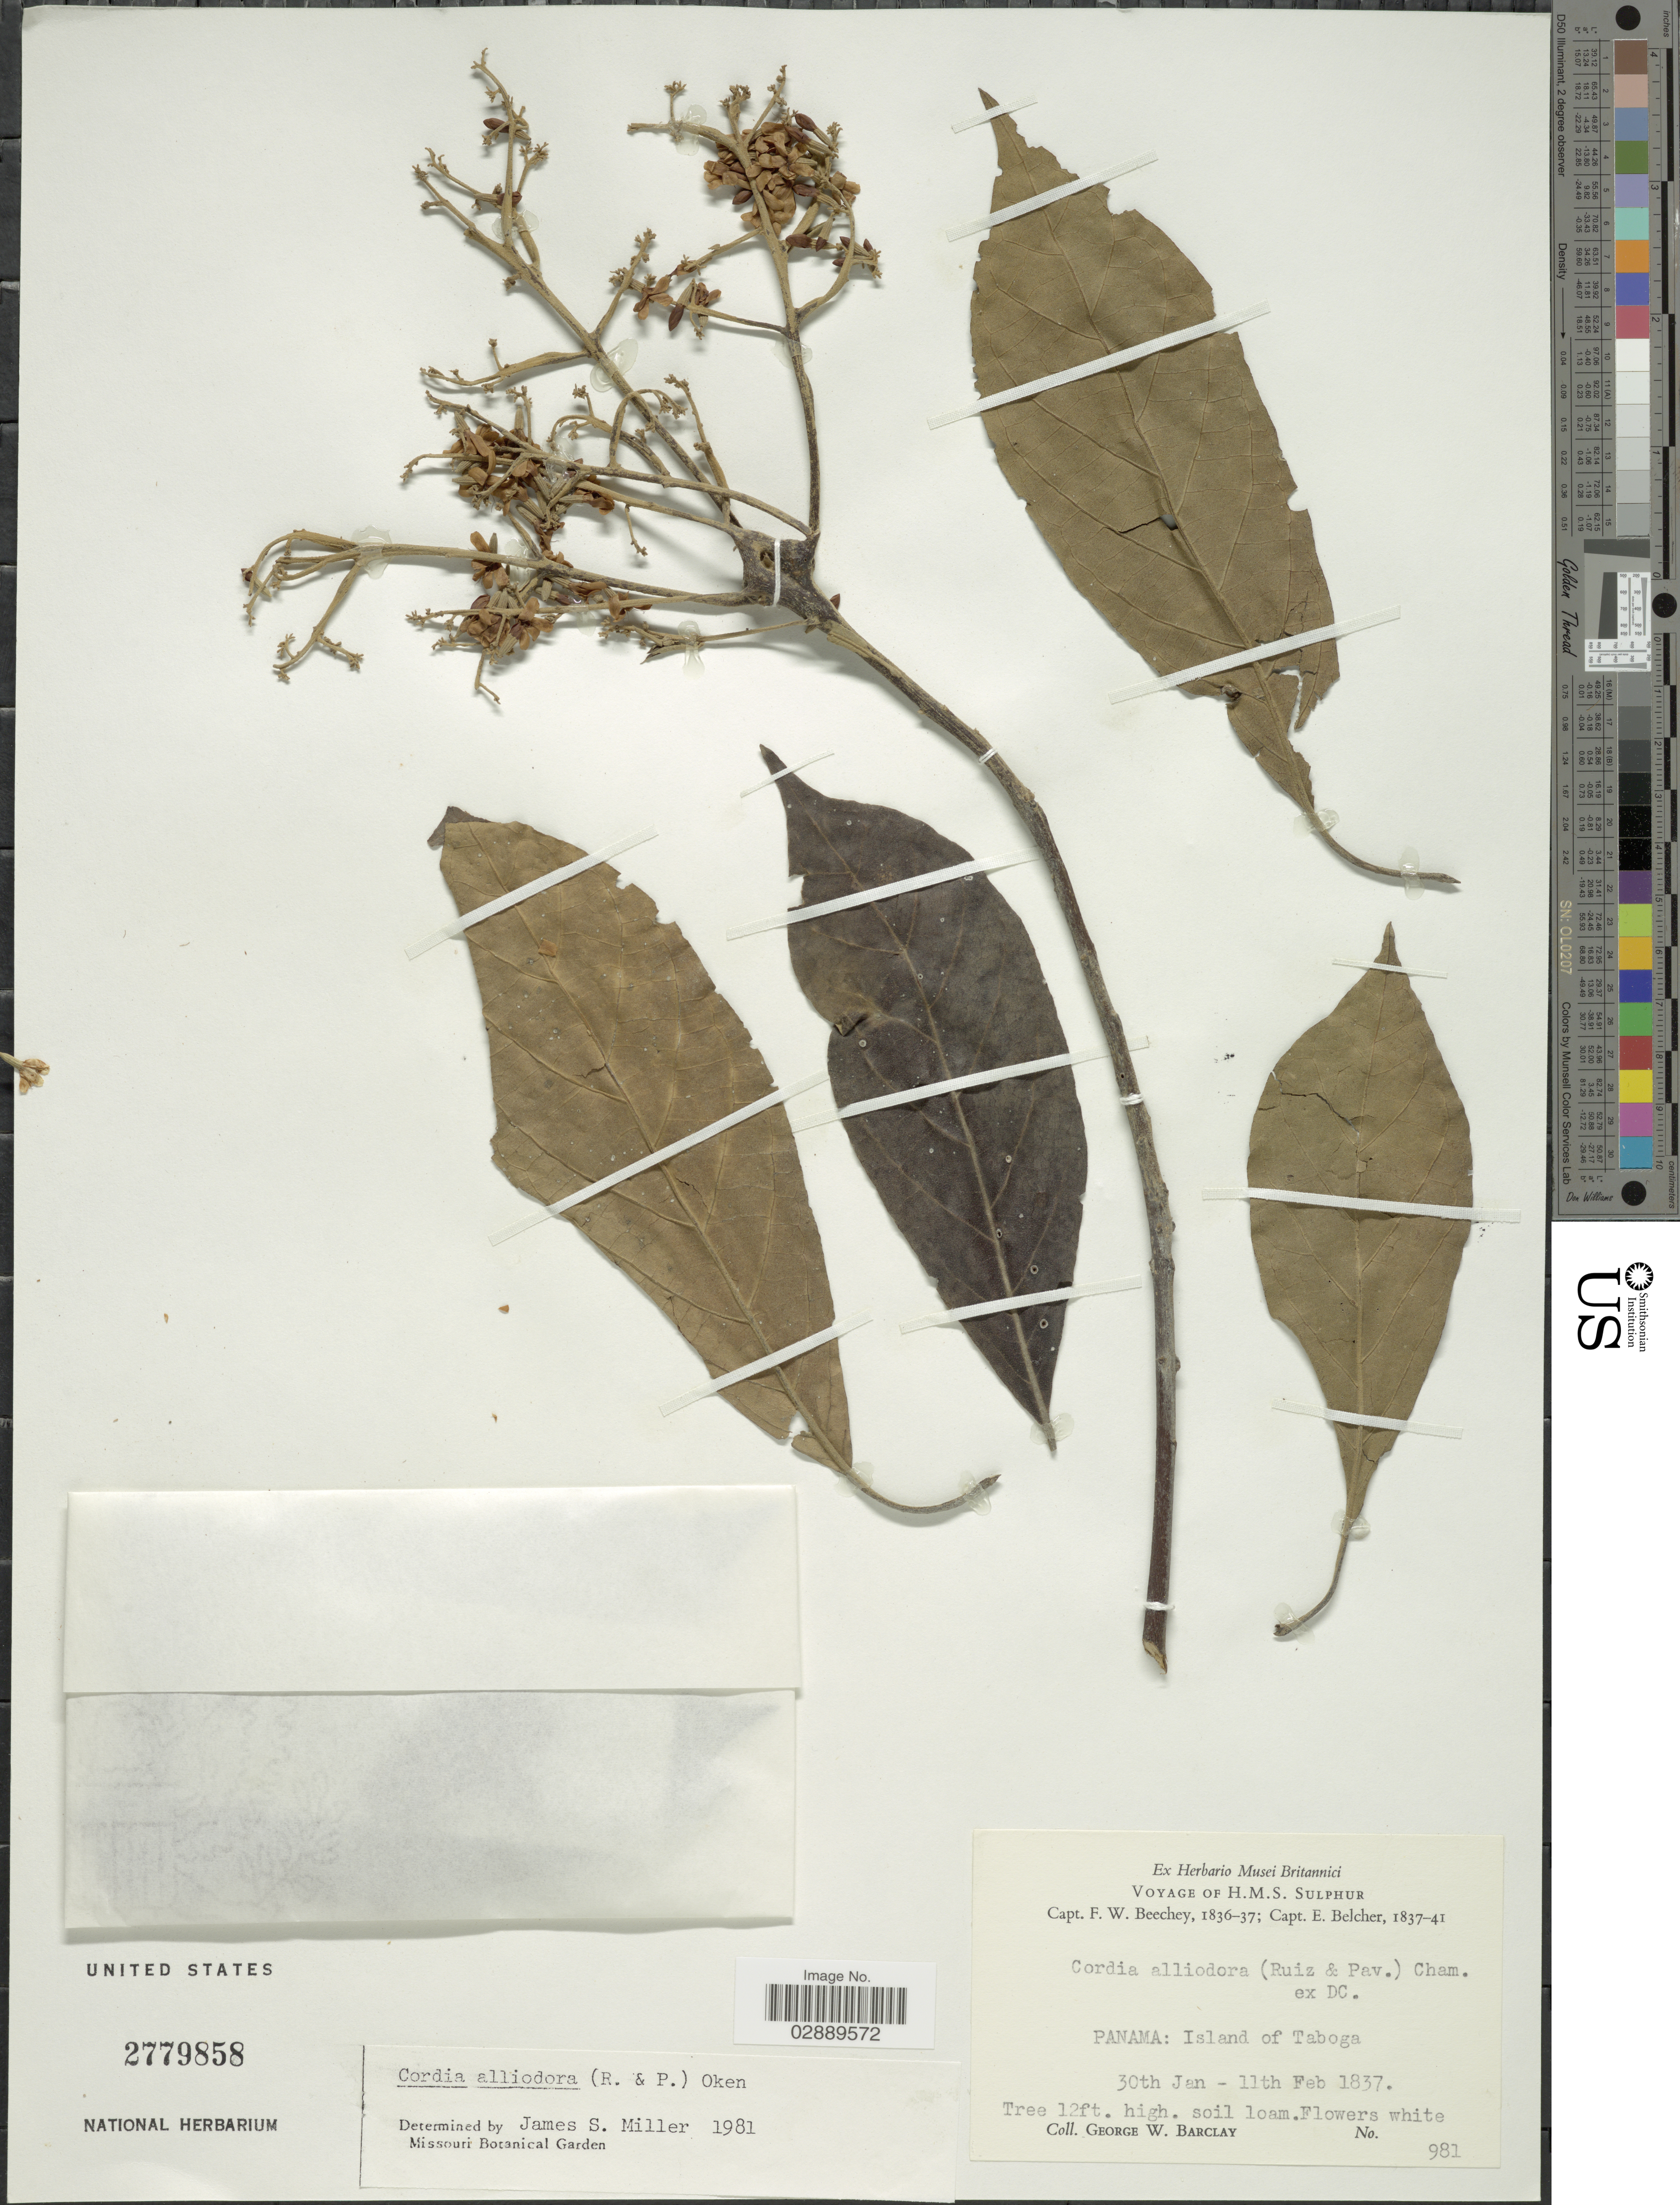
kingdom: Plantae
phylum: Tracheophyta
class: Magnoliopsida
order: Boraginales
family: Cordiaceae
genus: Cordia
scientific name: Cordia alliodora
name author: (Ruiz & Pav.) Oken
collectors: G. W. Barclay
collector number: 981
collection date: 1837-01-30/1837-02-11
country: Panama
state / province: Panamá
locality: Island of Taboga.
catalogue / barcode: US 2779858